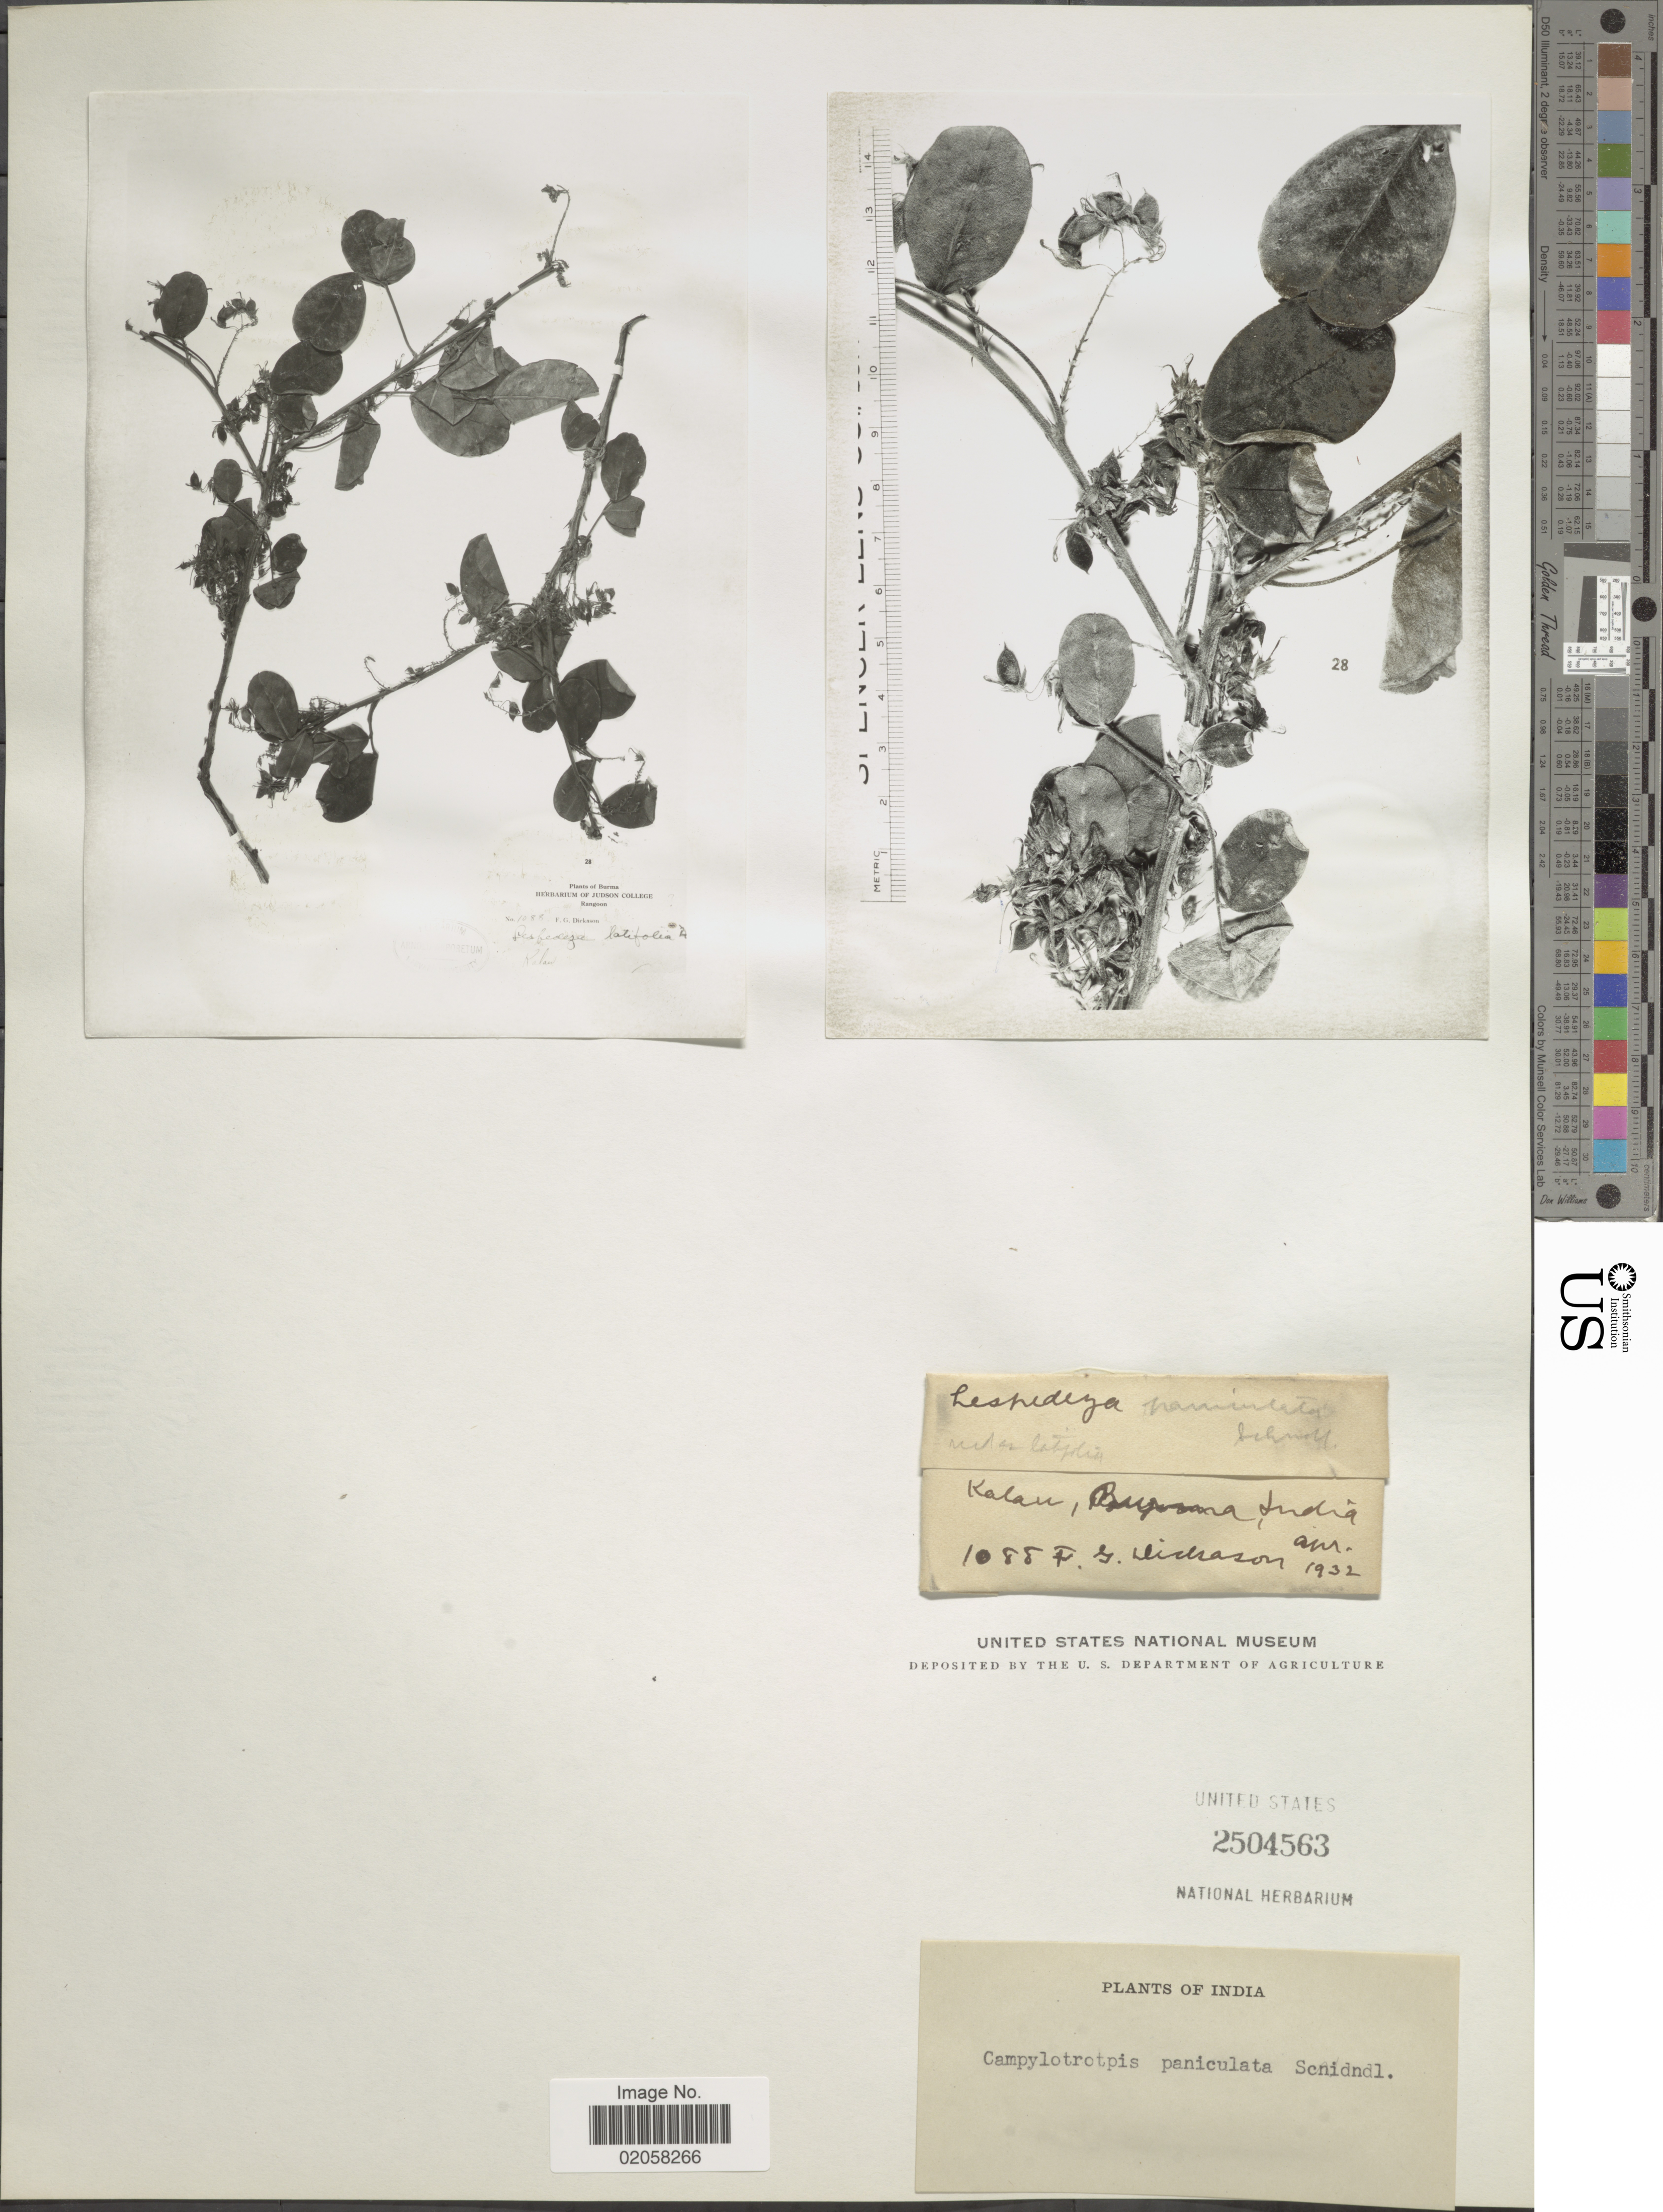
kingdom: Plantae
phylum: Tracheophyta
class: Magnoliopsida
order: Fabales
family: Fabaceae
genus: Campylotropis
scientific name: Campylotropis paniculata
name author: Schindl.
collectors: F. Dickason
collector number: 1088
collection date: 1932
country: Myanmar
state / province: Shan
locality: Kalaw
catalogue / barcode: US 2504563